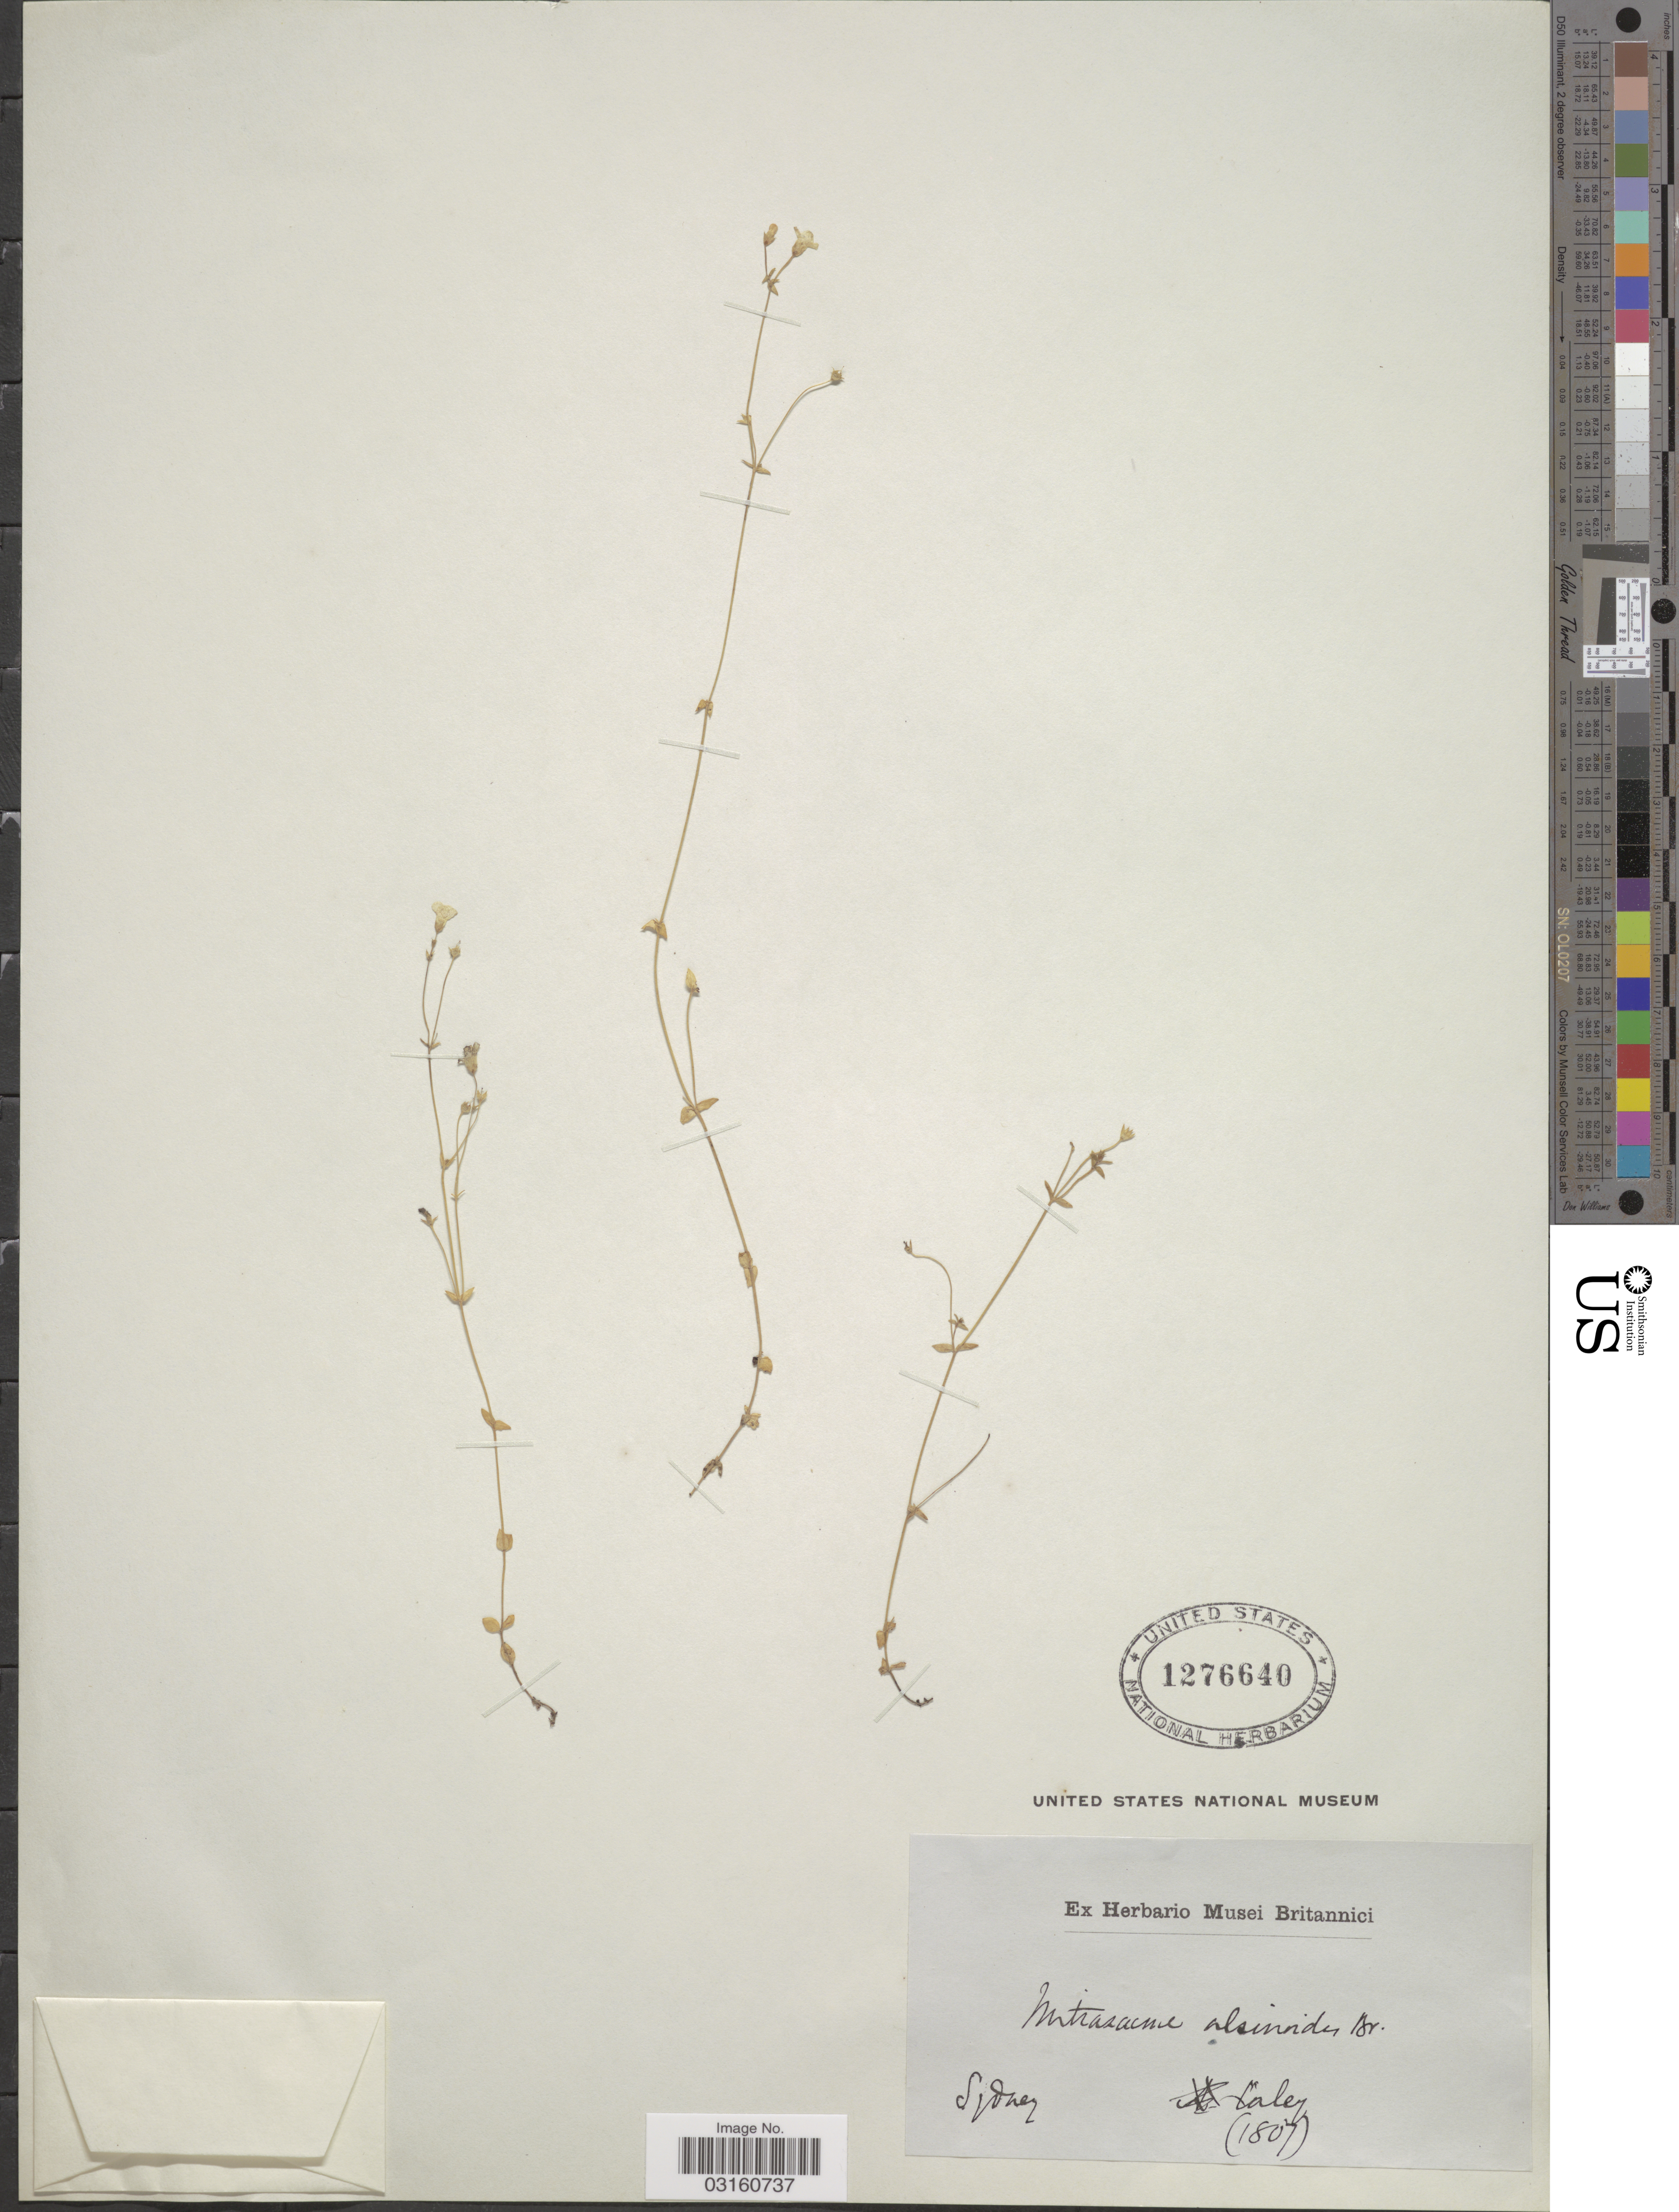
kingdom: Plantae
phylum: Tracheophyta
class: Magnoliopsida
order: Gentianales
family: Loganiaceae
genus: Mitrasacme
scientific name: Mitrasacme alsinoides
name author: R. Br.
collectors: -. Caley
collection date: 1807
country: Australia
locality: Sydney.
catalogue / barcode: US 1276640